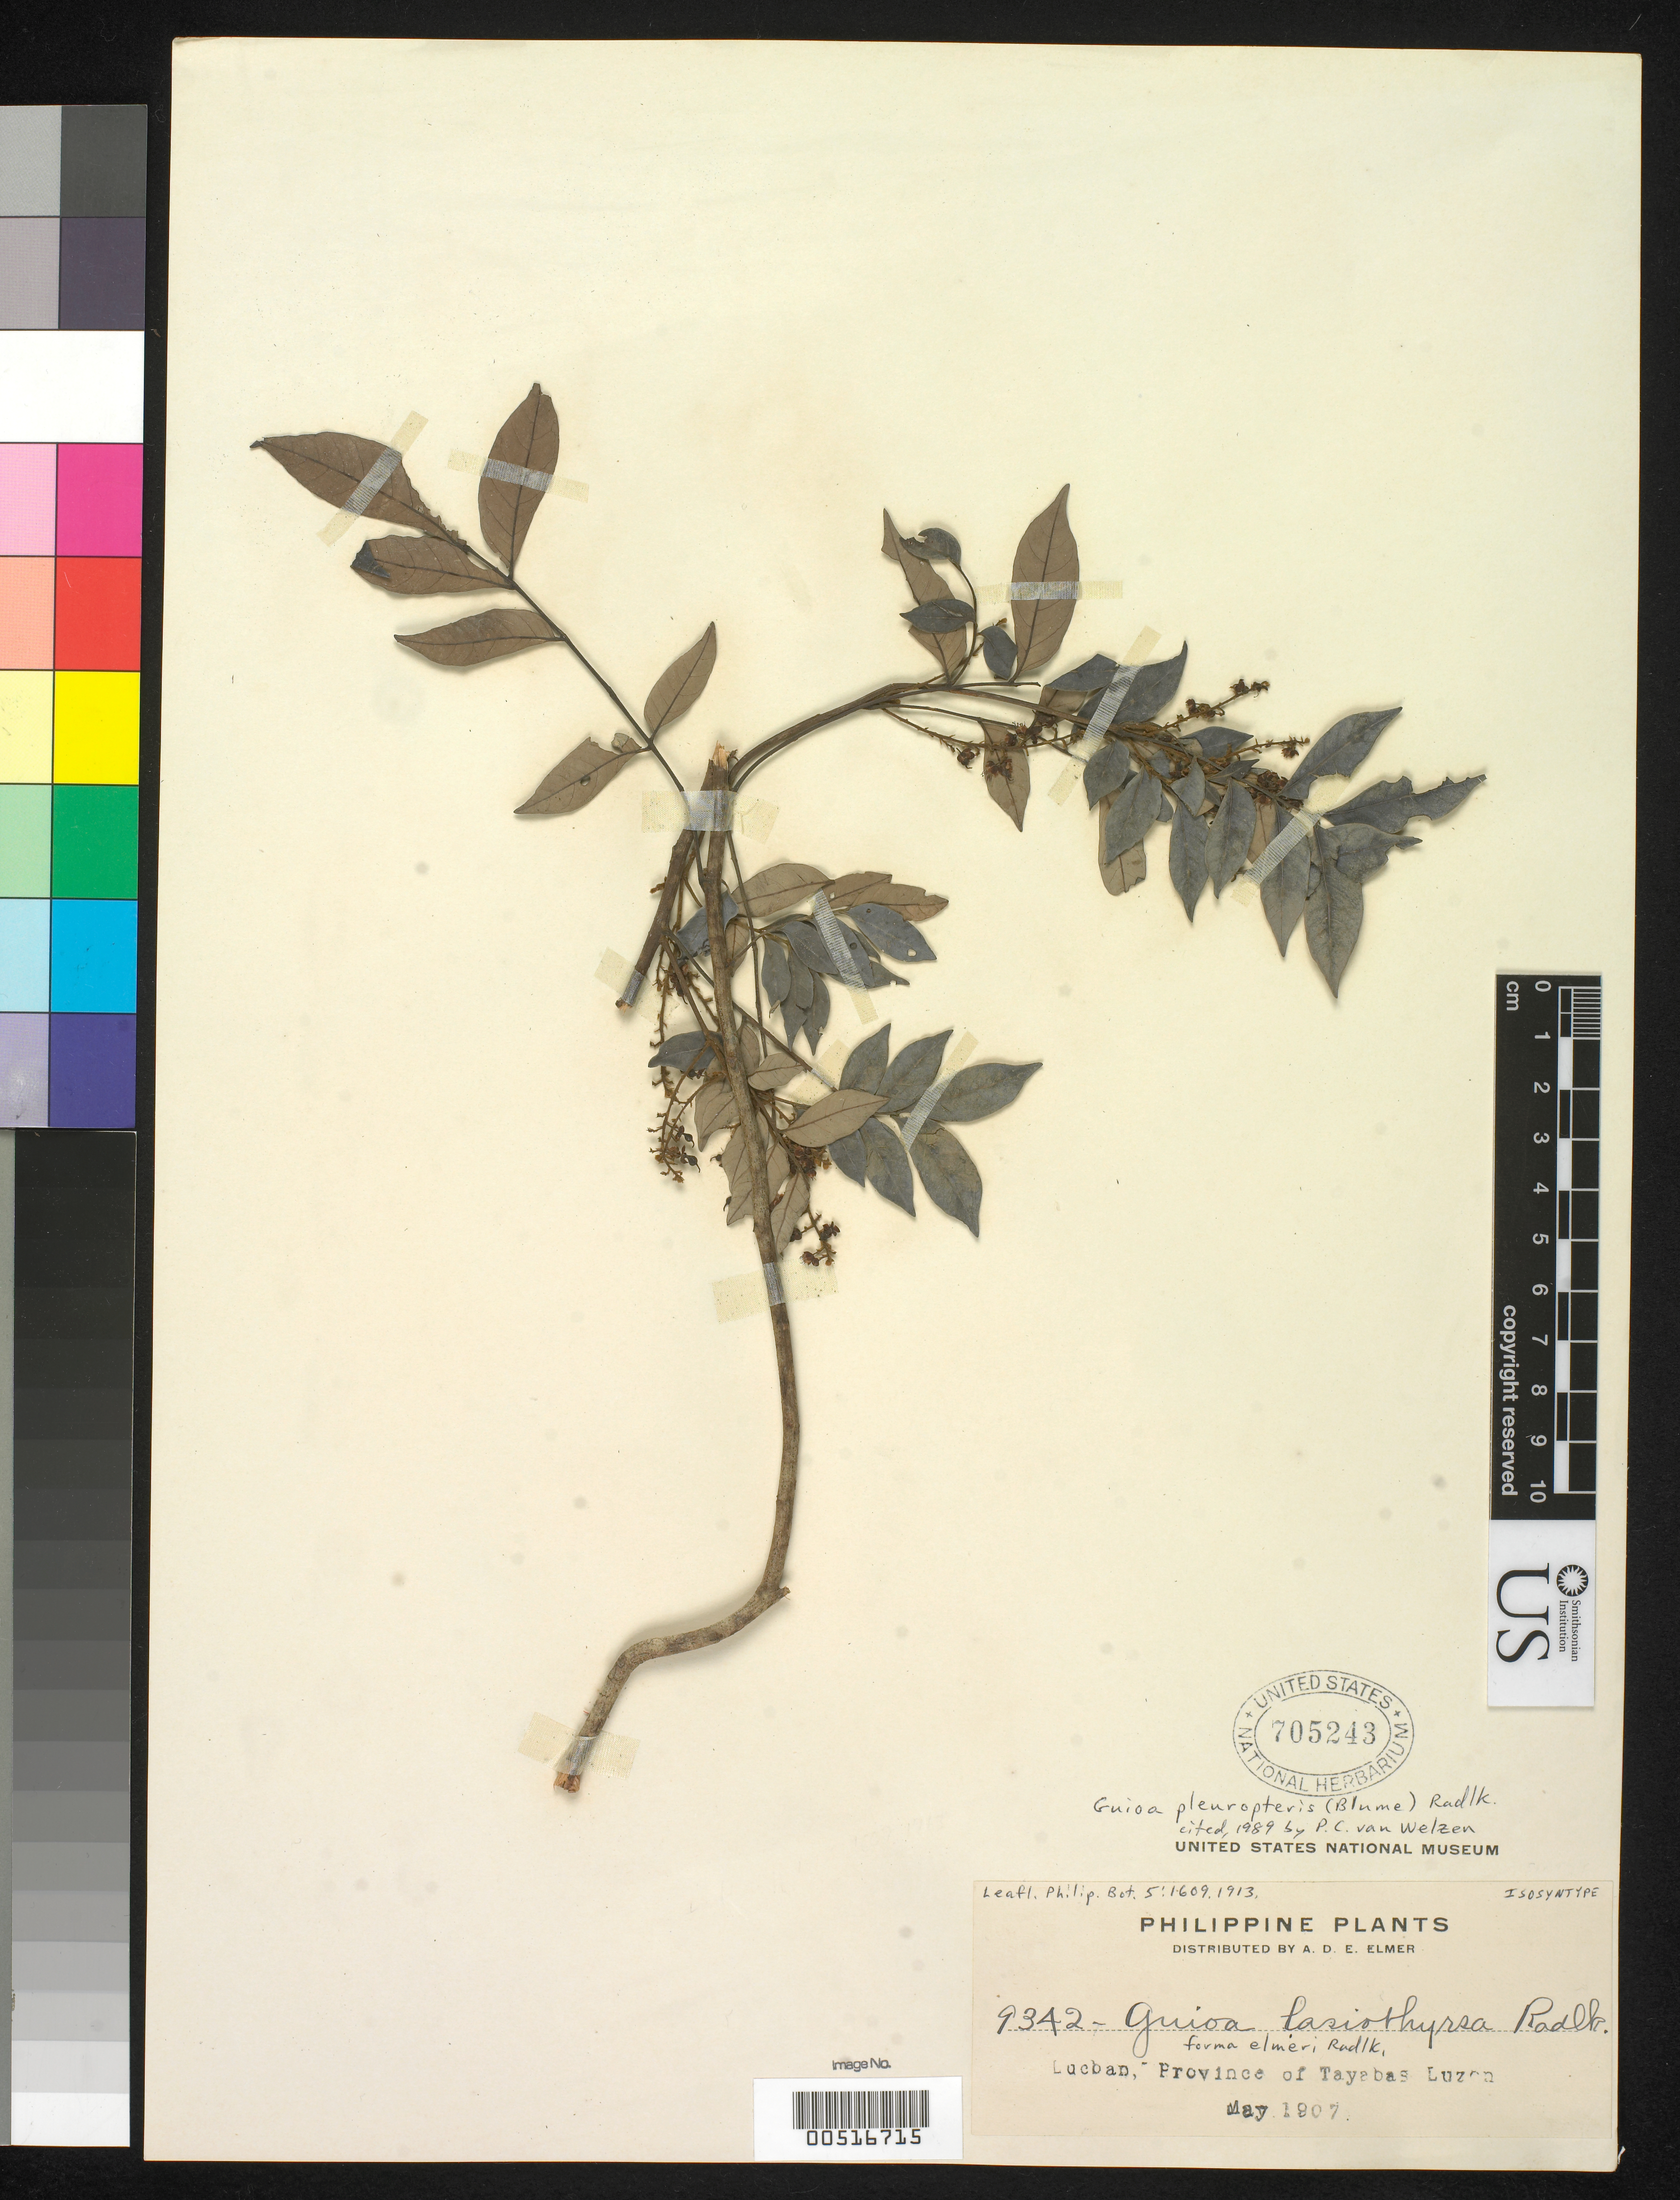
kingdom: Plantae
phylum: Tracheophyta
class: Magnoliopsida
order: Sapindales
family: Sapindaceae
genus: Guioa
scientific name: Guioa lasiothyrsa f. elmeri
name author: Radlk.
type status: Isosyntype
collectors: A. D. E. Elmer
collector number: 9342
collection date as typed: May 1907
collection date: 1907-05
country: Philippines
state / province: Calabarzon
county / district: Quezon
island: Luzon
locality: Lucban, Province of Tayabas, Luzon.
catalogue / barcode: US 705243